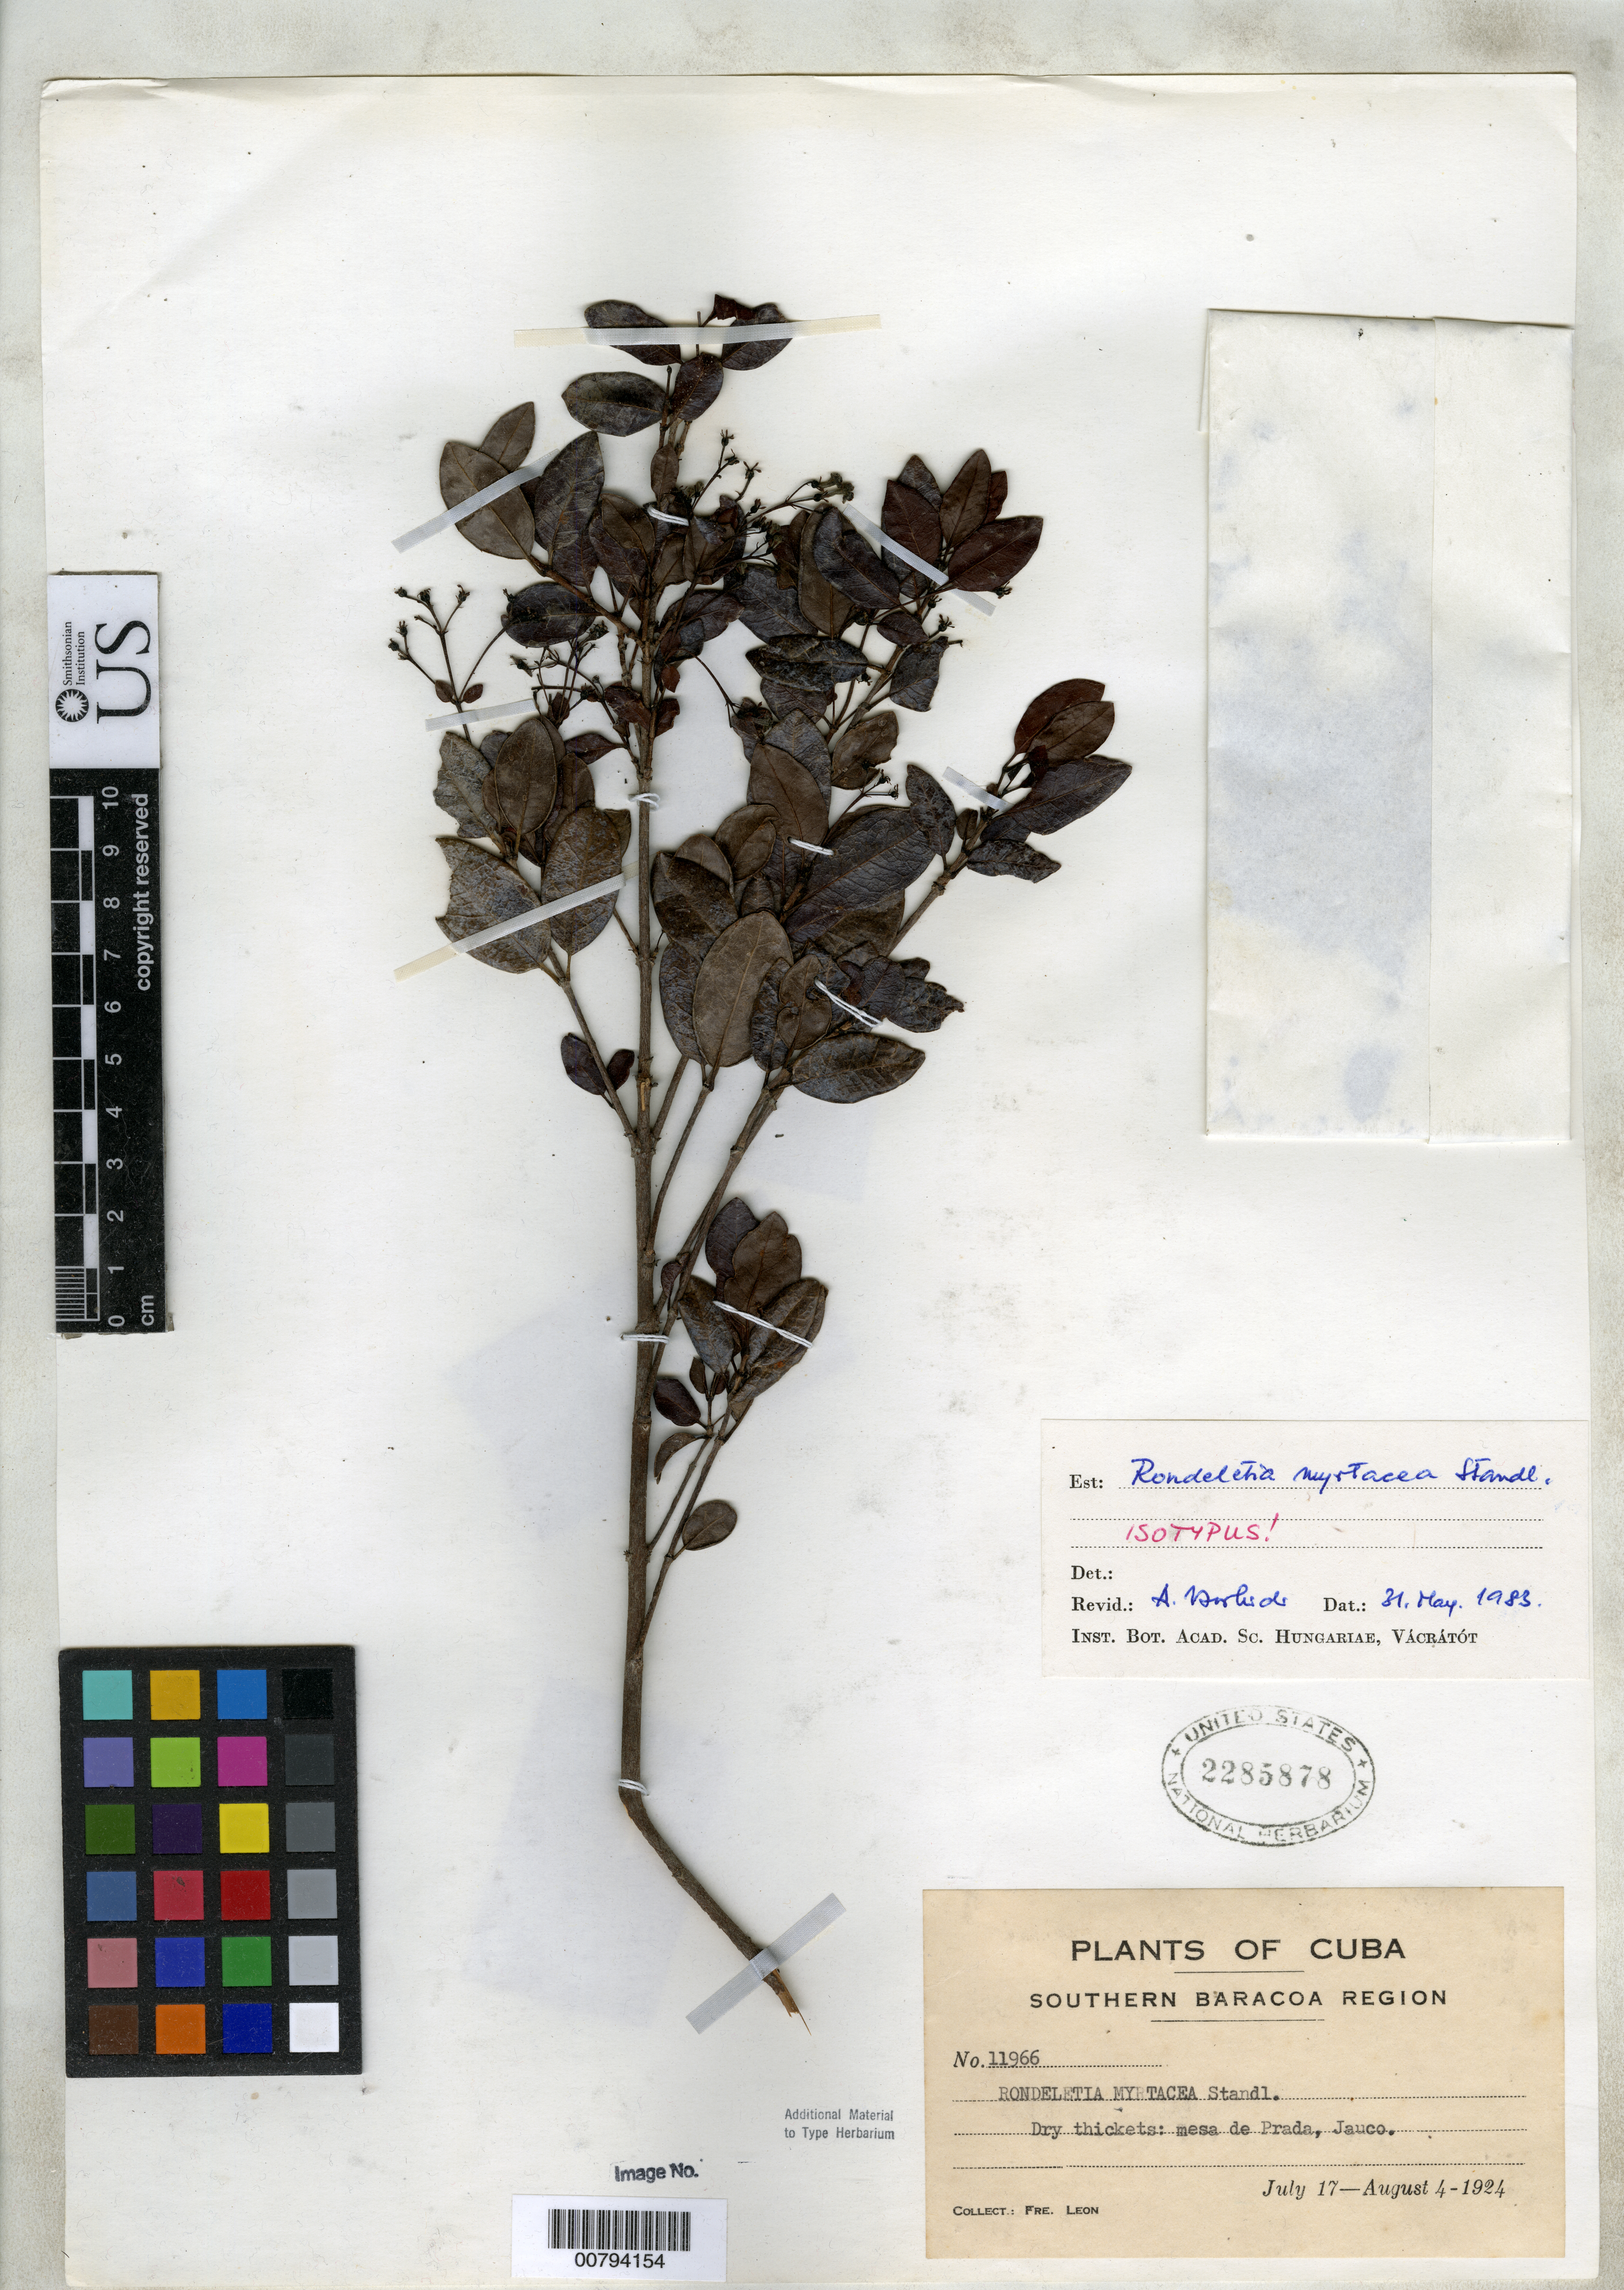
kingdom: Plantae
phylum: Tracheophyta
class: Magnoliopsida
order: Gentianales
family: Rubiaceae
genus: Rondeletia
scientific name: Rondeletia myrtacea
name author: Standl.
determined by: Borhidi, Attila L.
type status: Isotype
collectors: Bro. León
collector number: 11966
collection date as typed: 17 Jul 1924 to 04 Aug 1924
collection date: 1924-07-17/1924-08-04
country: Cuba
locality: Southern Baracoa region, mesa de Prada, Jauco.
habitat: Dry thickets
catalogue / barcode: US 2285878